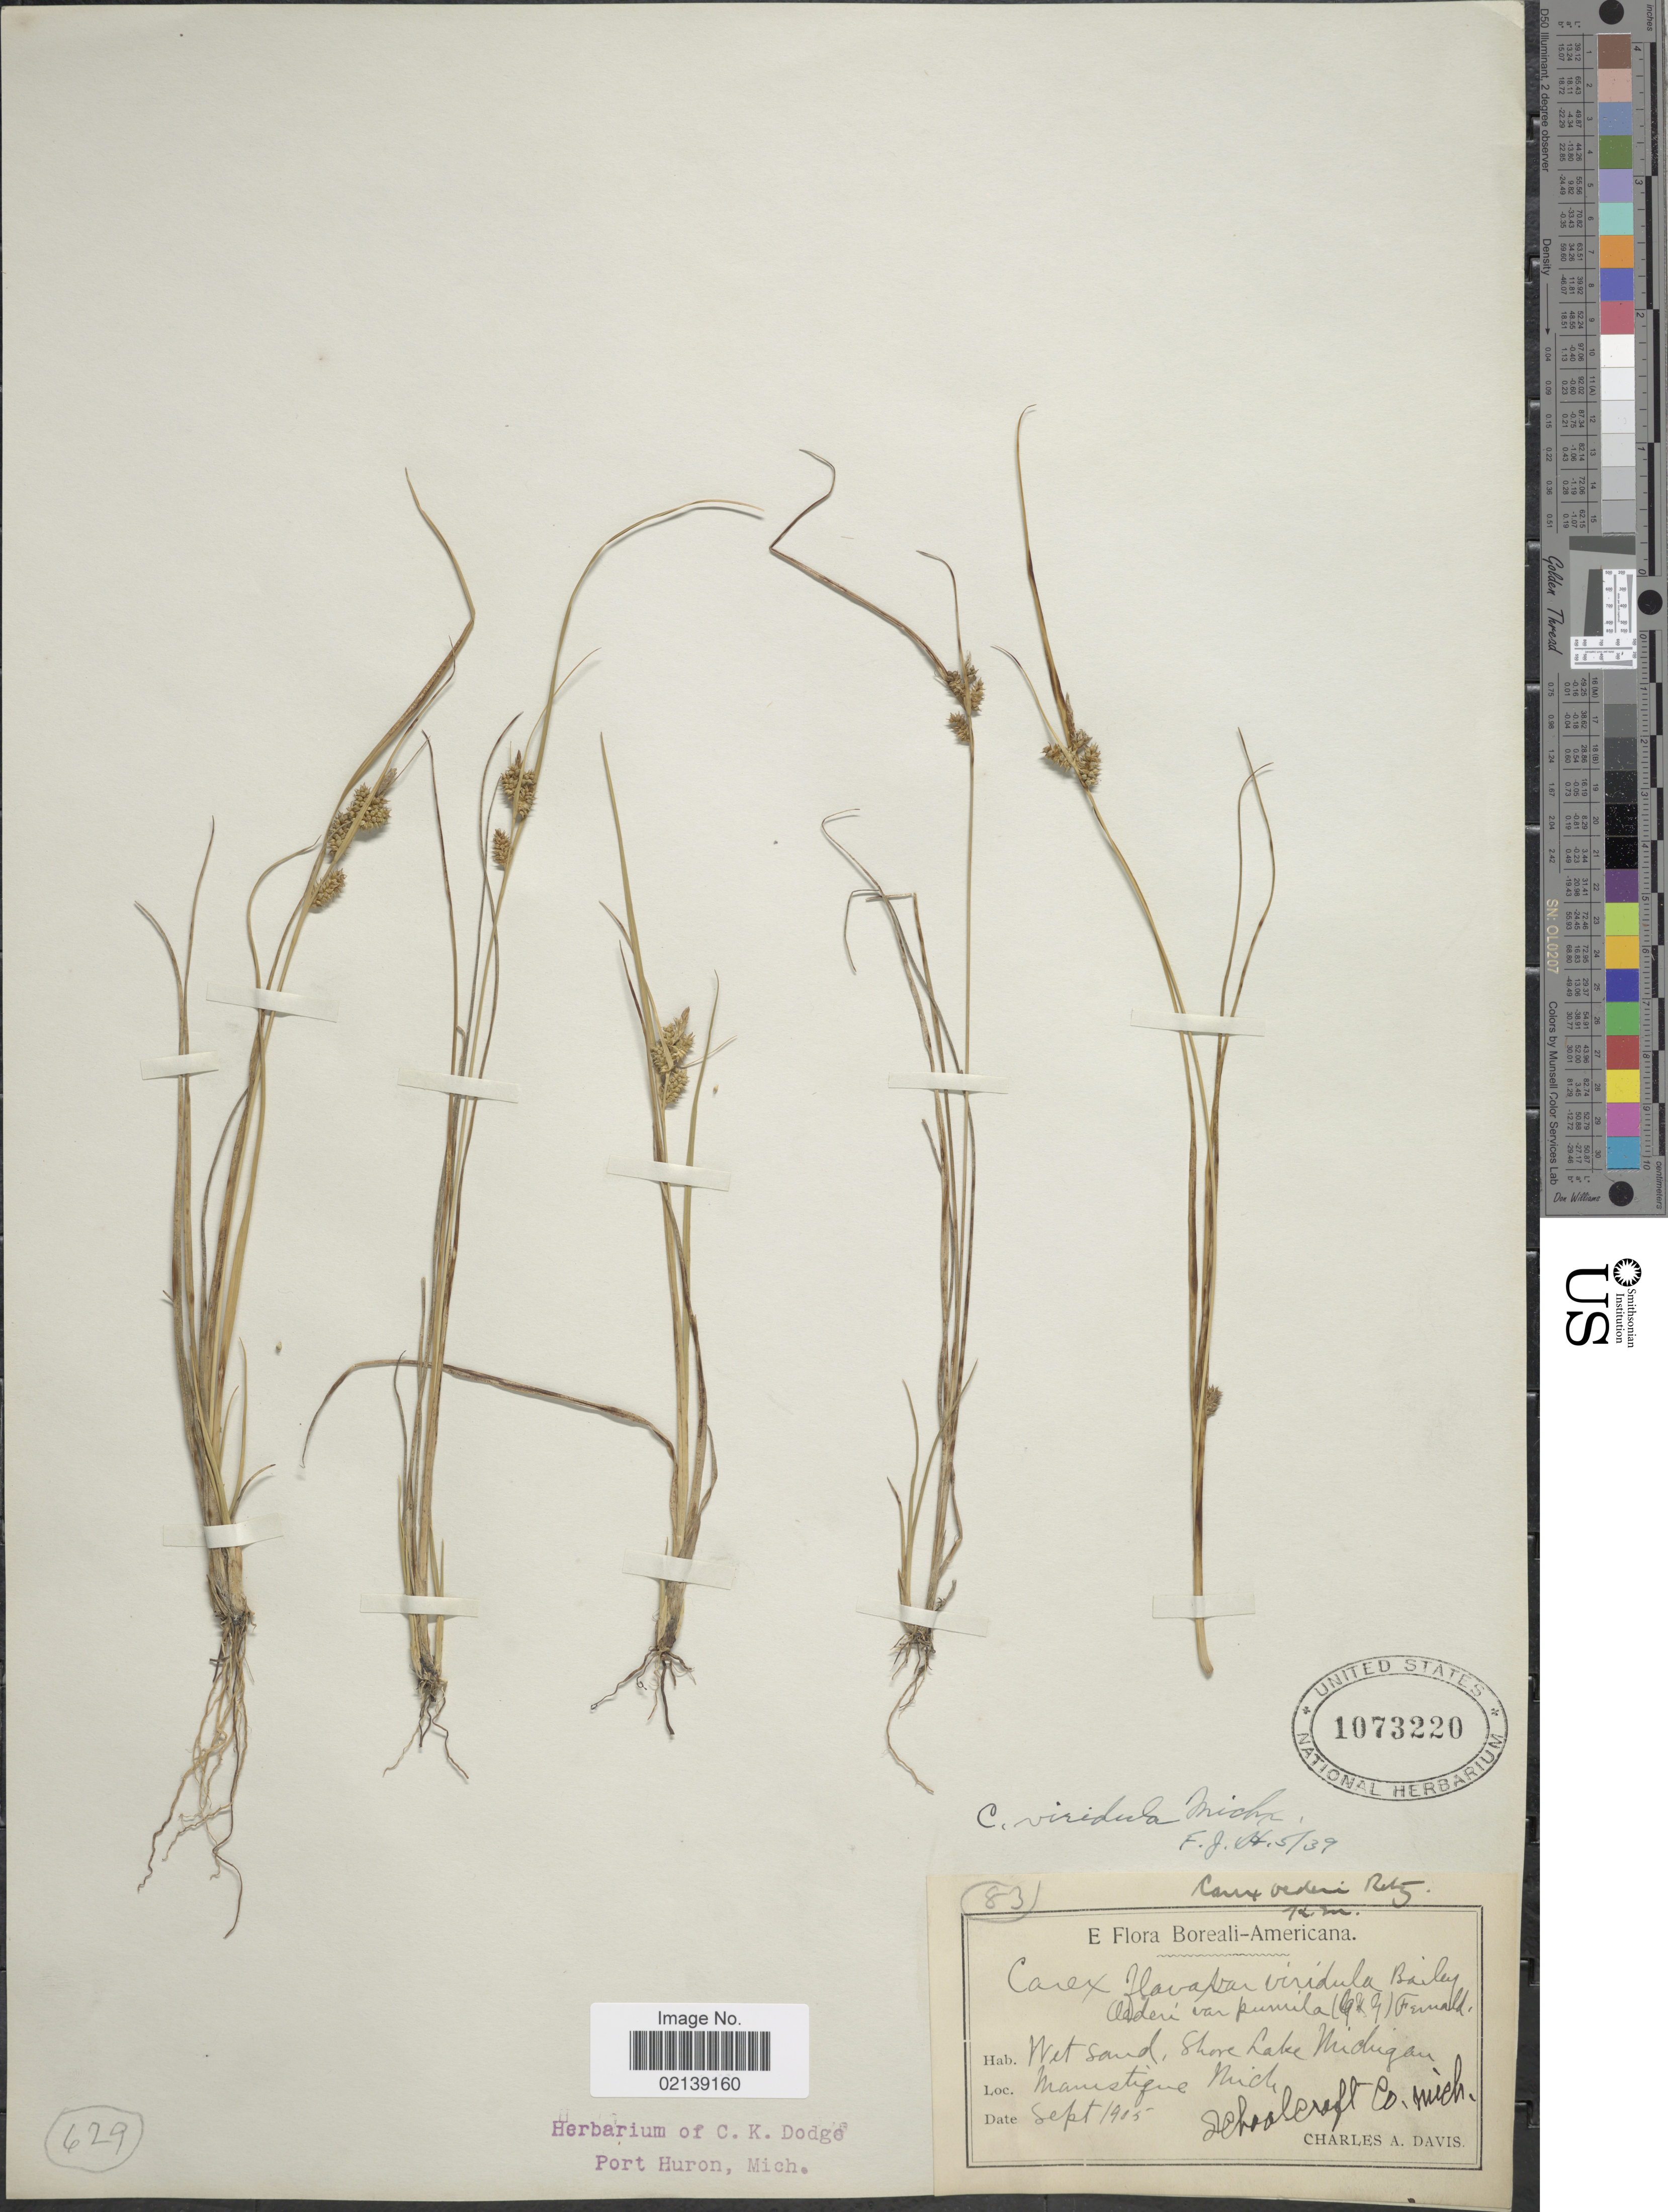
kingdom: Plantae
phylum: Tracheophyta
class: Liliopsida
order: Poales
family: Cyperaceae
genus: Carex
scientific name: Carex oederi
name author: Retz.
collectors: C. Davis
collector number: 83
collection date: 1905-09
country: United States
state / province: Michigan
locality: Boreali-Americana, wet sand, Shore Lake Michigan, Manistique, Schoolcraft Co.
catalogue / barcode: US 1073220